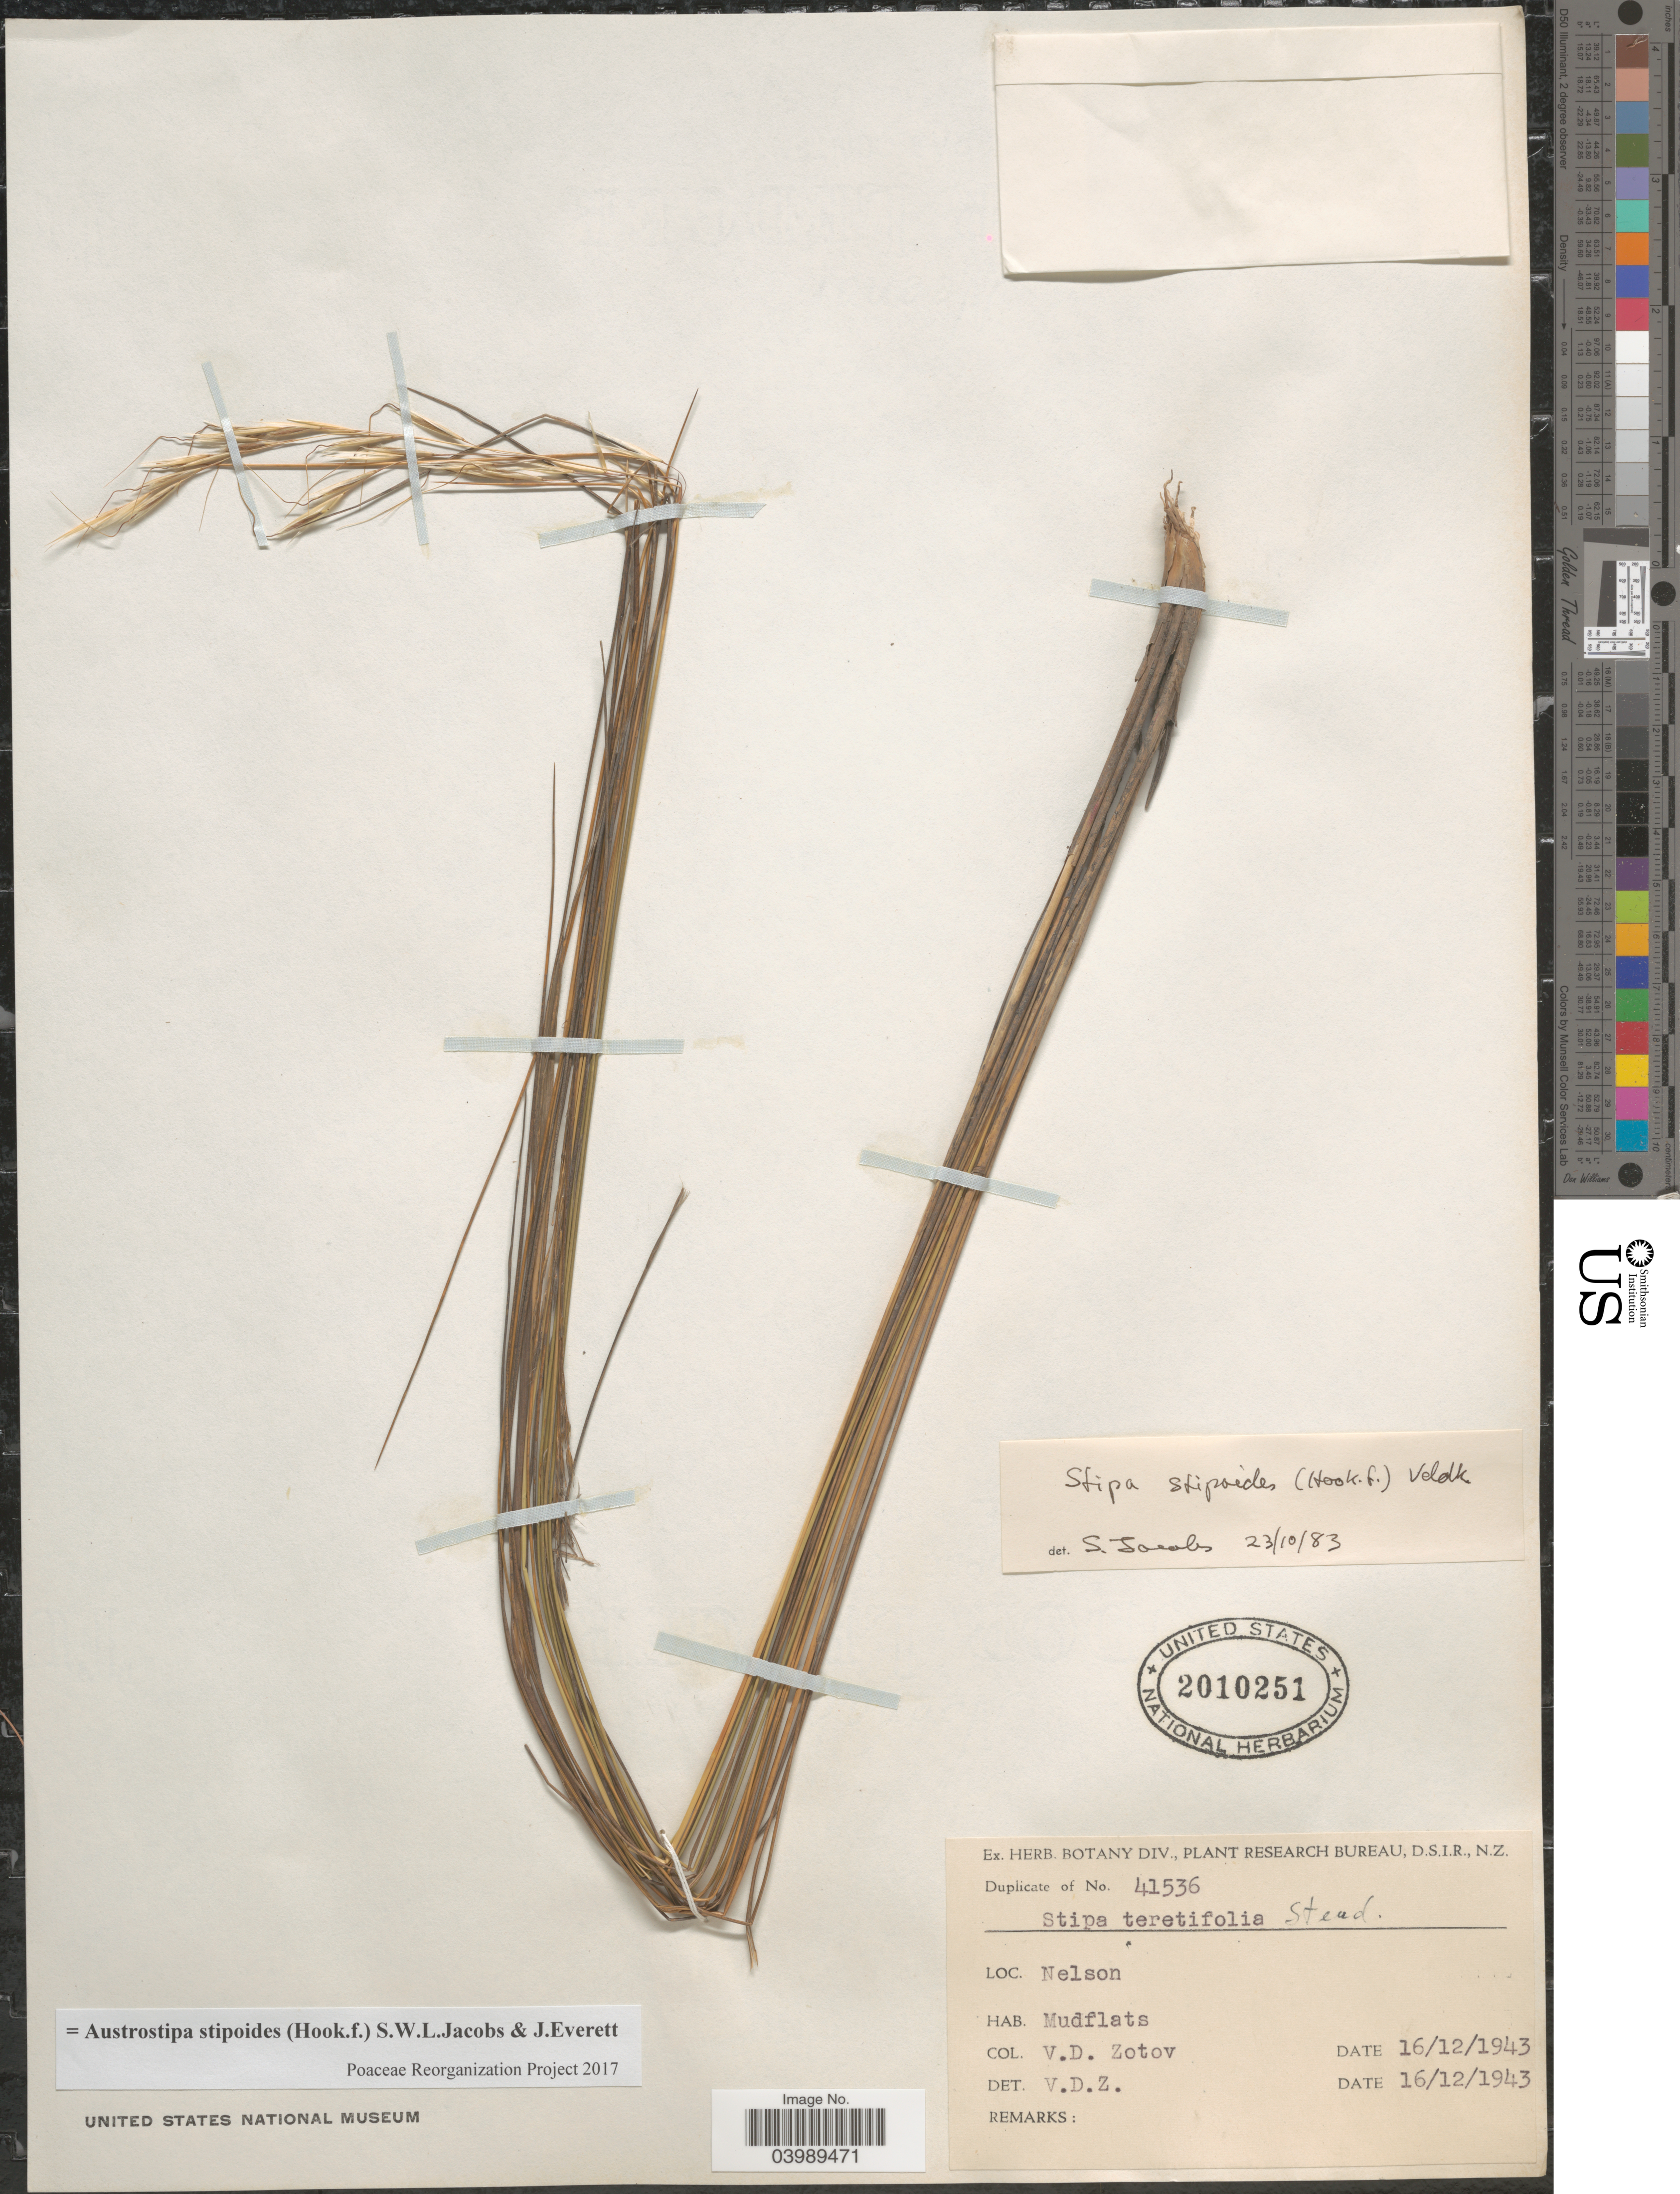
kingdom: Plantae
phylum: Tracheophyta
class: Liliopsida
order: Poales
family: Poaceae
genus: Austrostipa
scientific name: Austrostipa stipoides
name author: (Hook. f.) S.W.L. Jacobs & J. Everett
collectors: V. Zotov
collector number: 41536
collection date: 1943-12-16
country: New Zealand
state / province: Nelson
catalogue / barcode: US 2010251